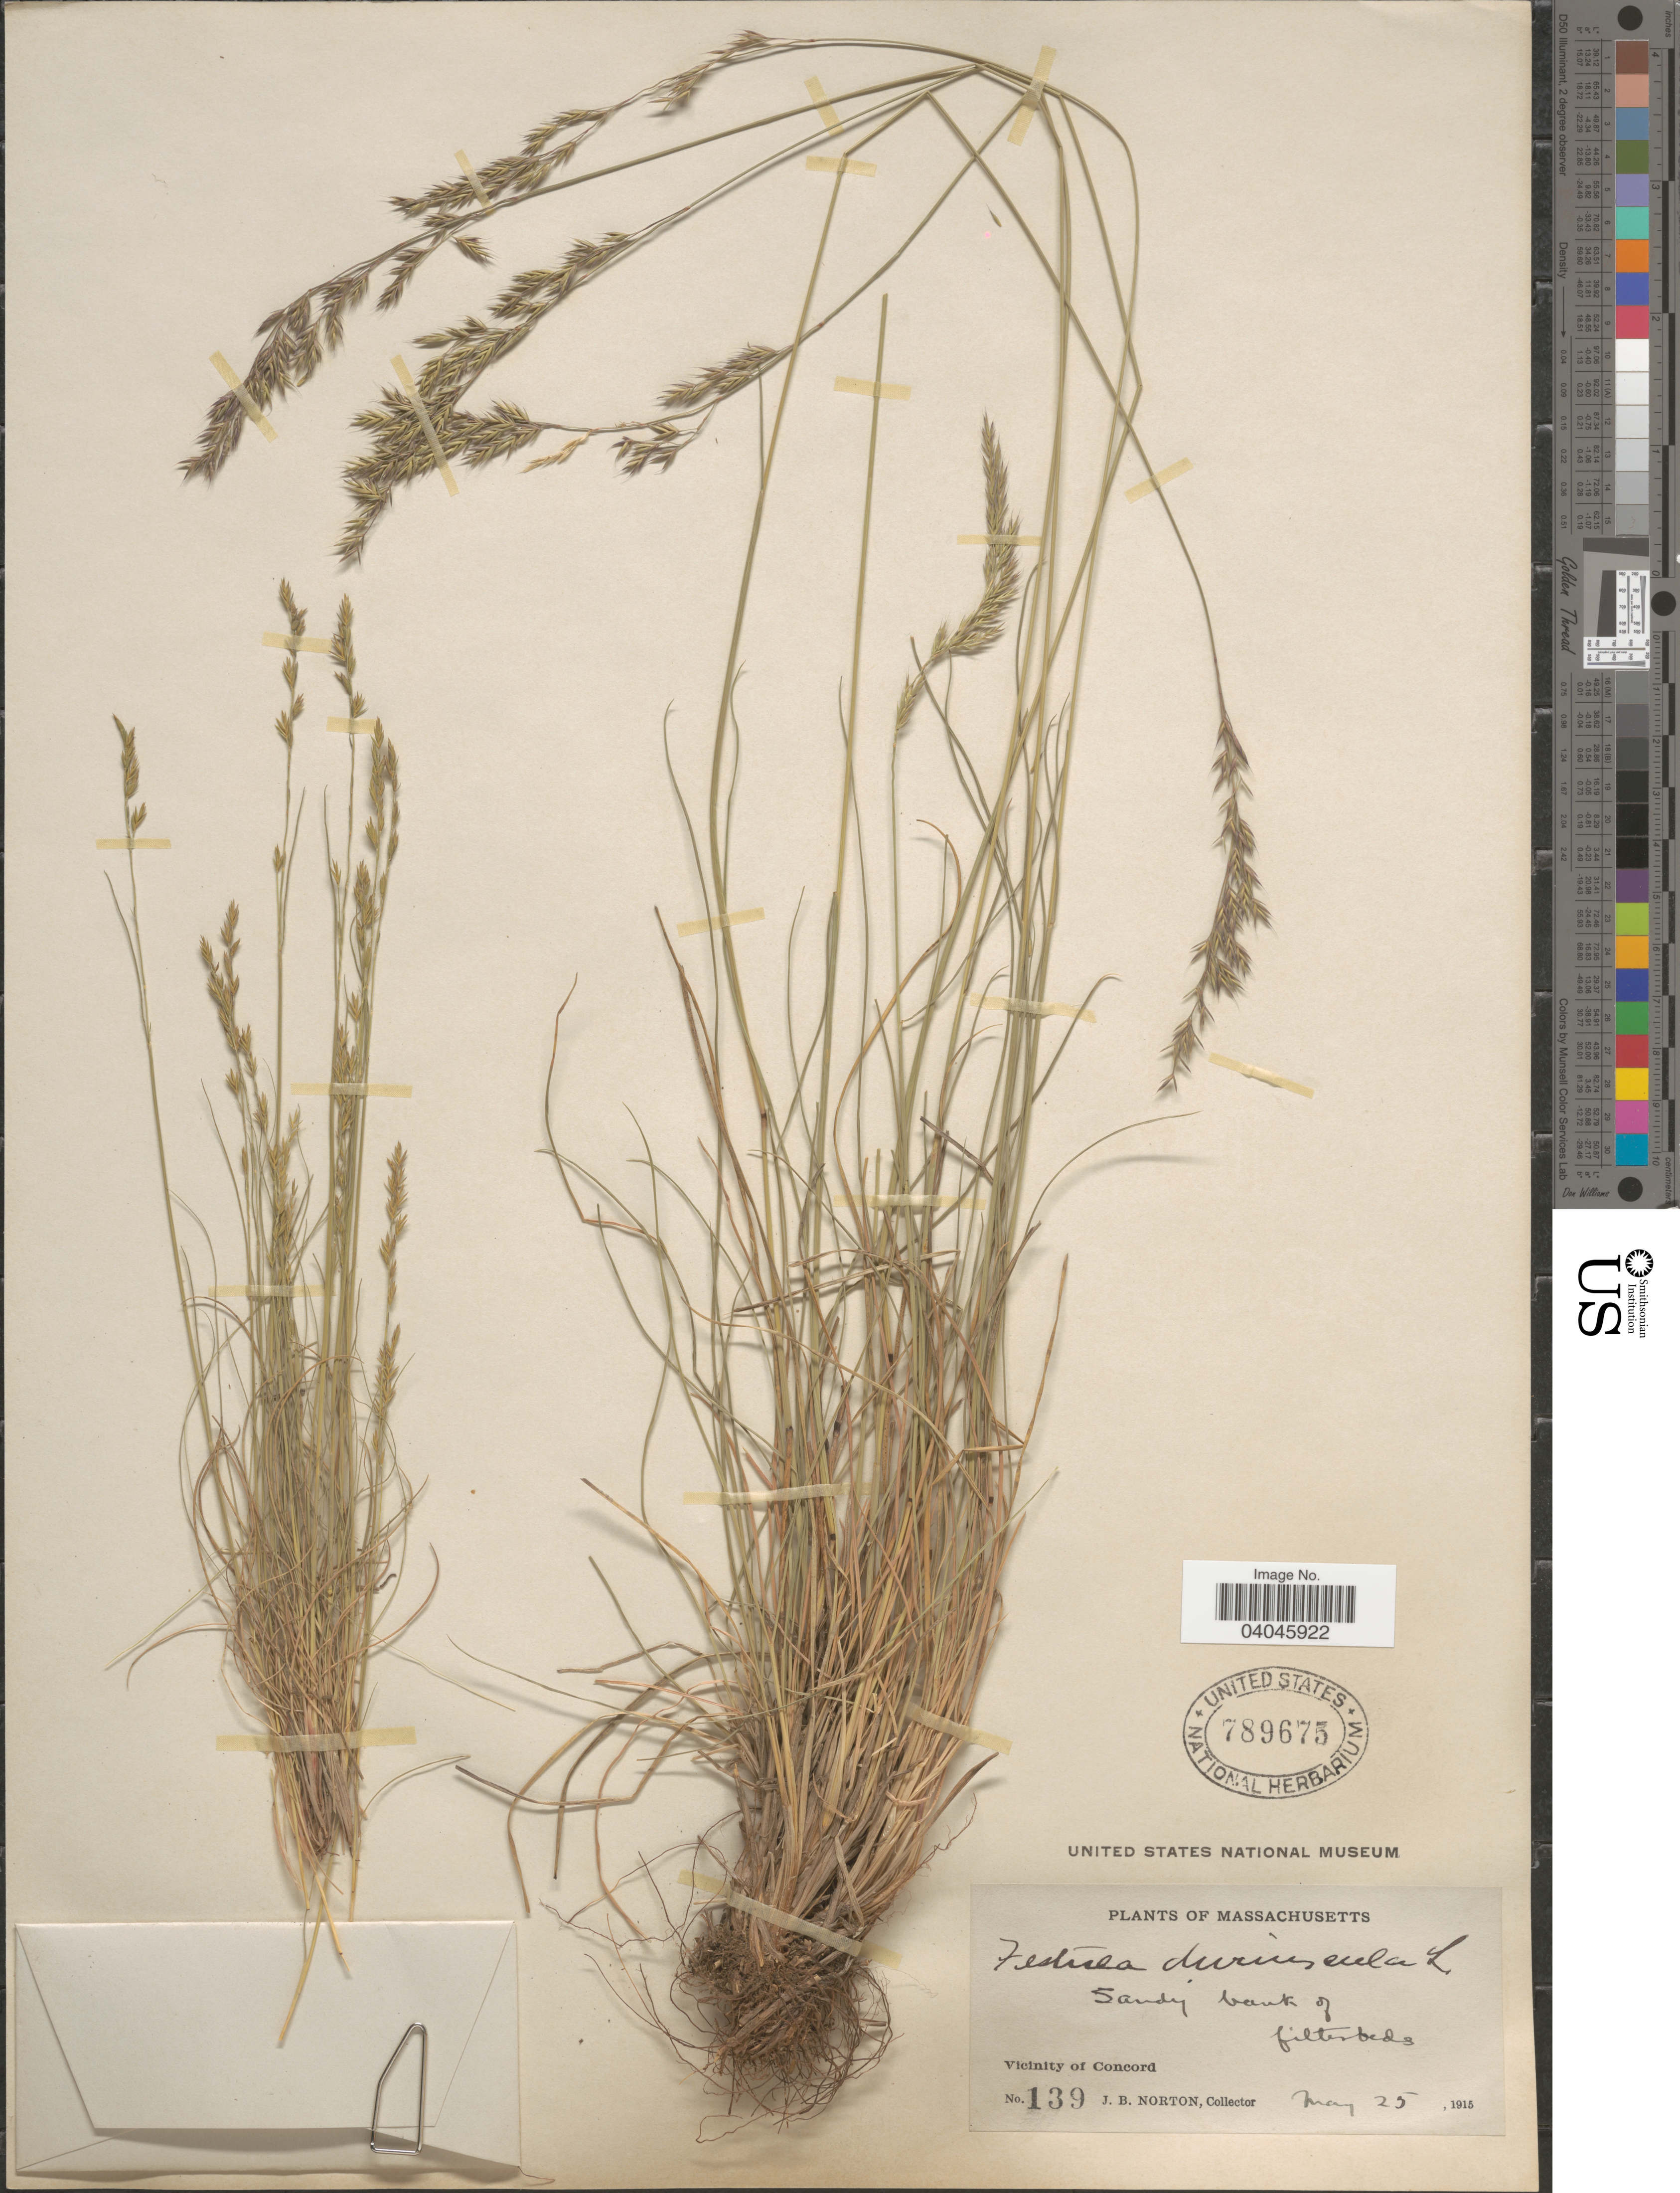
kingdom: Plantae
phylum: Tracheophyta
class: Liliopsida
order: Poales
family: Poaceae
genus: Festuca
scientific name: Festuca rubra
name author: L.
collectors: J. B. Norton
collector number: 139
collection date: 1915-05-25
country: United States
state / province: Massachusetts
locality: Sandy bank of Filterbeds. Vicinity of Concord.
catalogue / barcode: US 789675